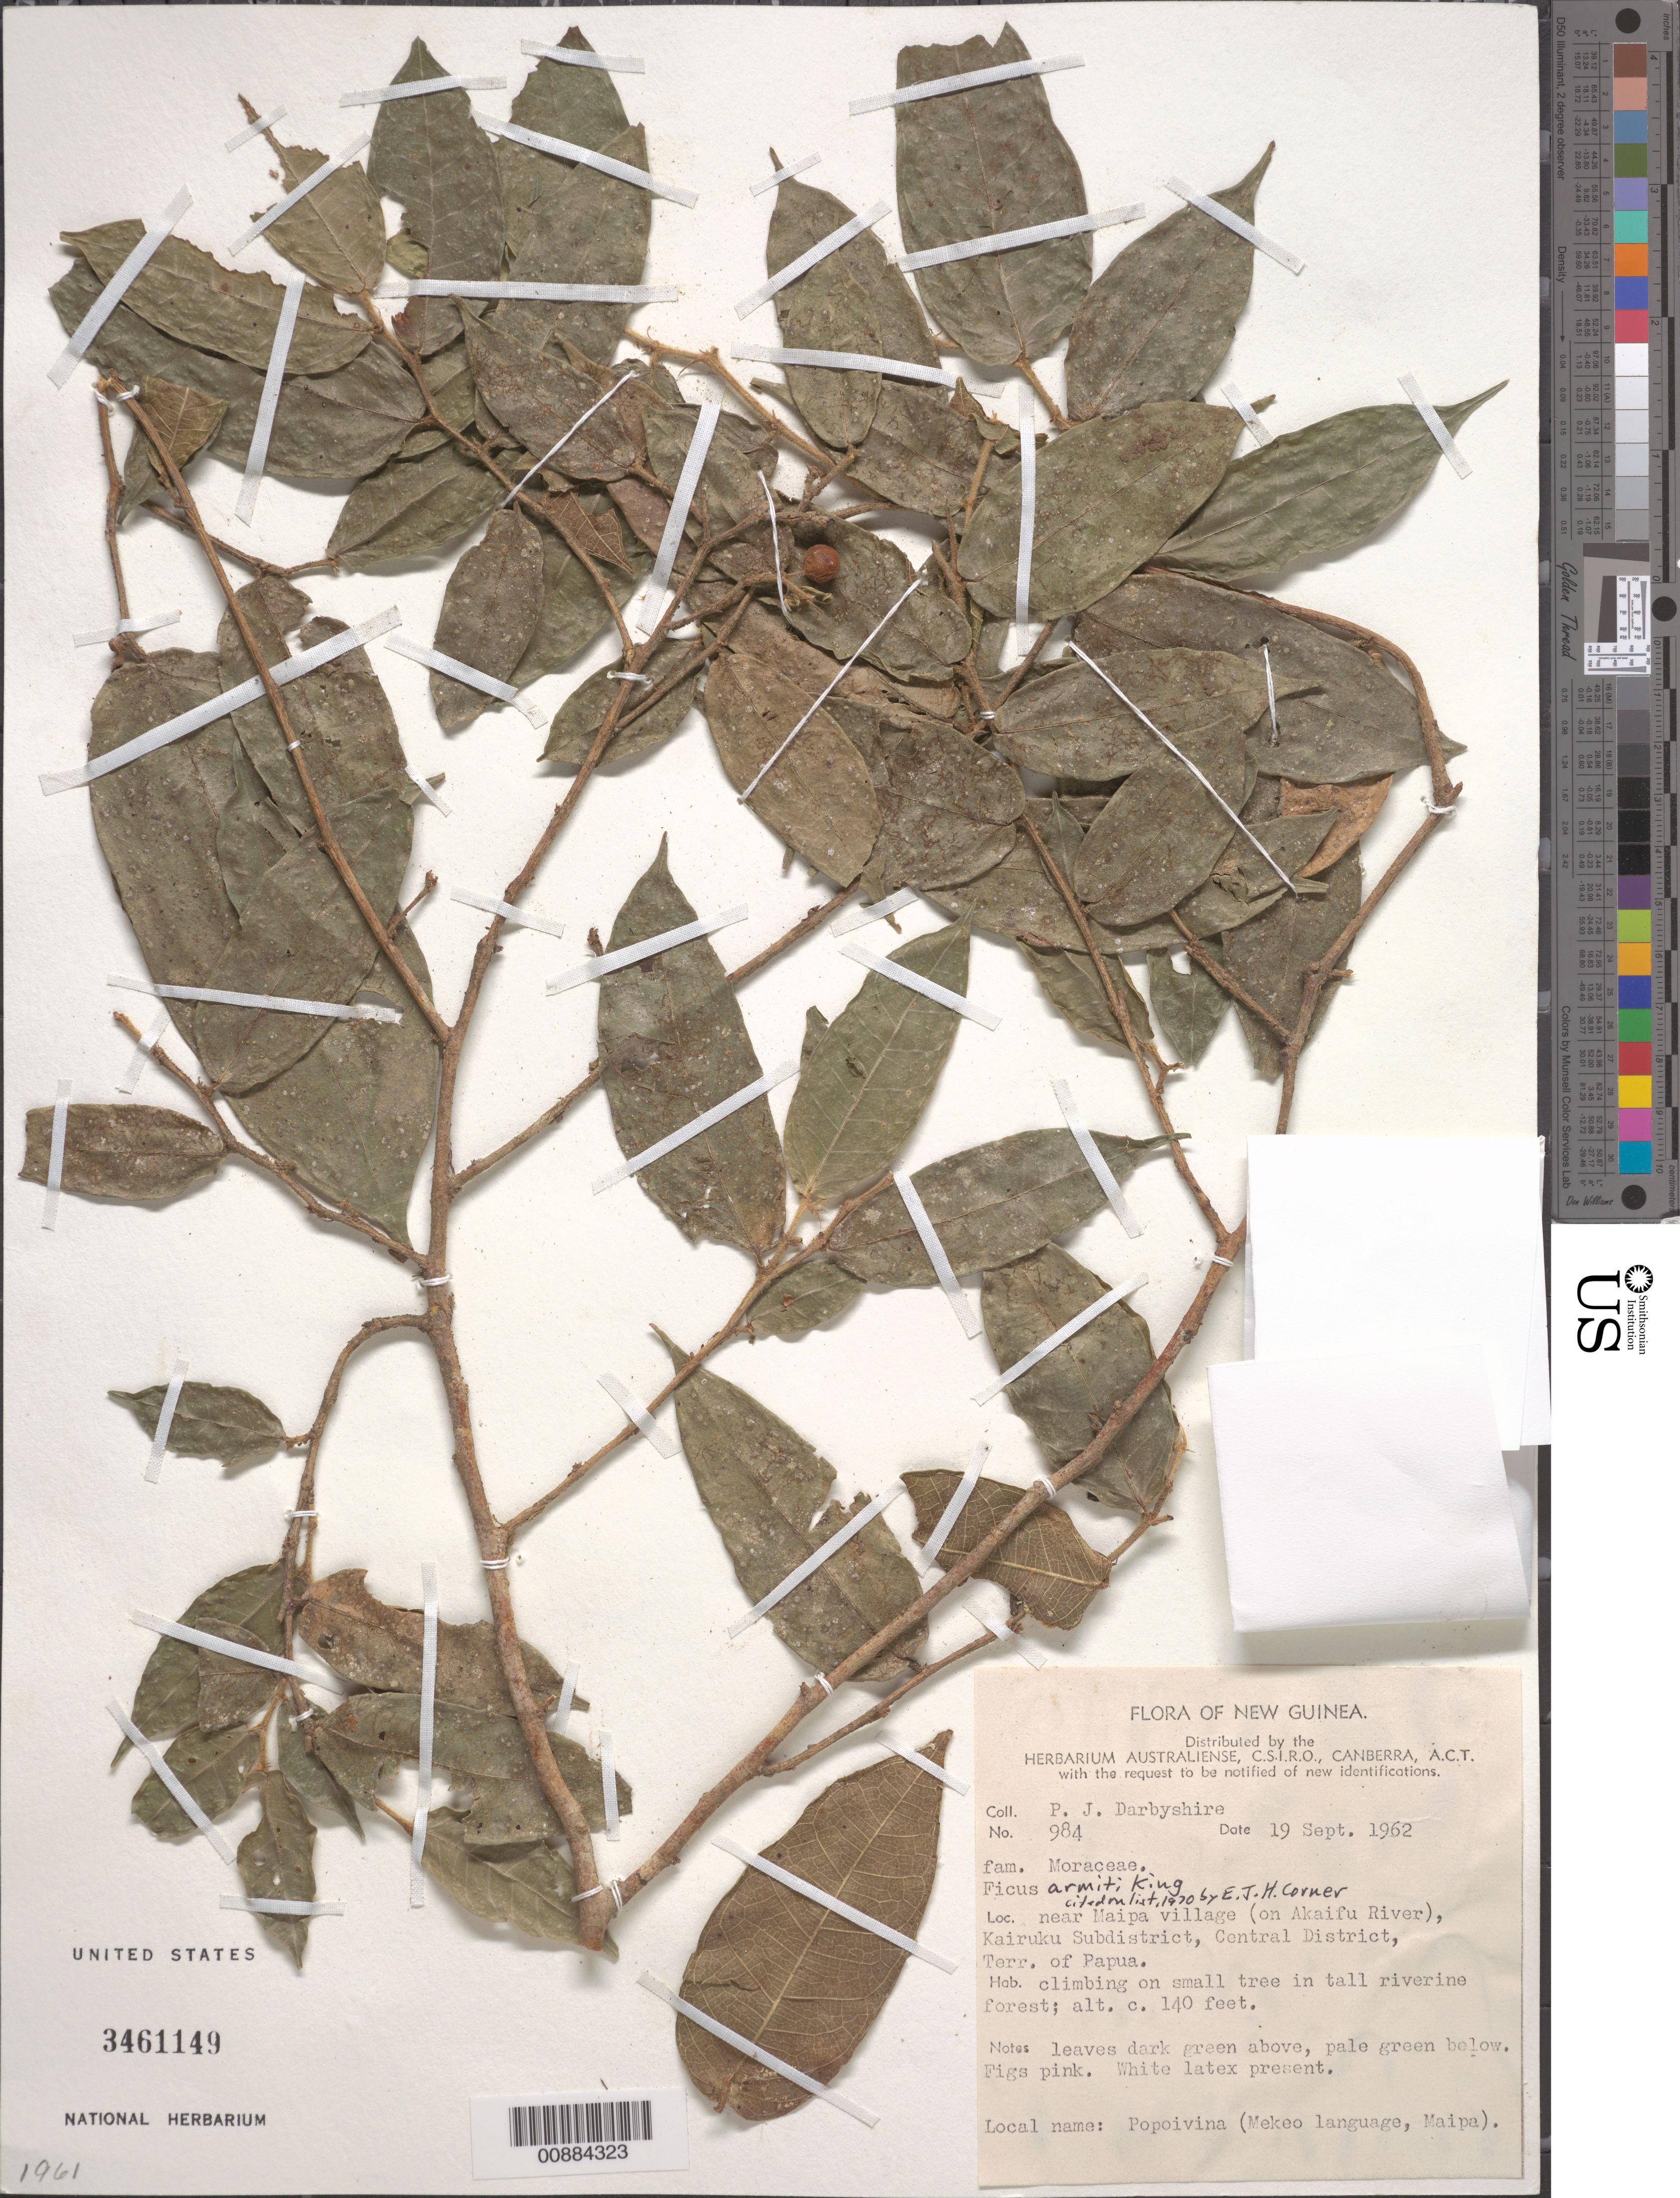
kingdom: Plantae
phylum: Tracheophyta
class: Magnoliopsida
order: Rosales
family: Moraceae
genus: Ficus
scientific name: Ficus armiti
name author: King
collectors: P. Darbyshire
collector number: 984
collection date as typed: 19 Sep 1962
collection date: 1962-09-19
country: Papua New Guinea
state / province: Central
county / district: Kairuku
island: New Guinea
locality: near Maipa village (on Akaifu River), Kairuku Subdistrict, Central District.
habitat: Climbing on small tree in tall riverine forest.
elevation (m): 43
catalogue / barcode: US 3461149